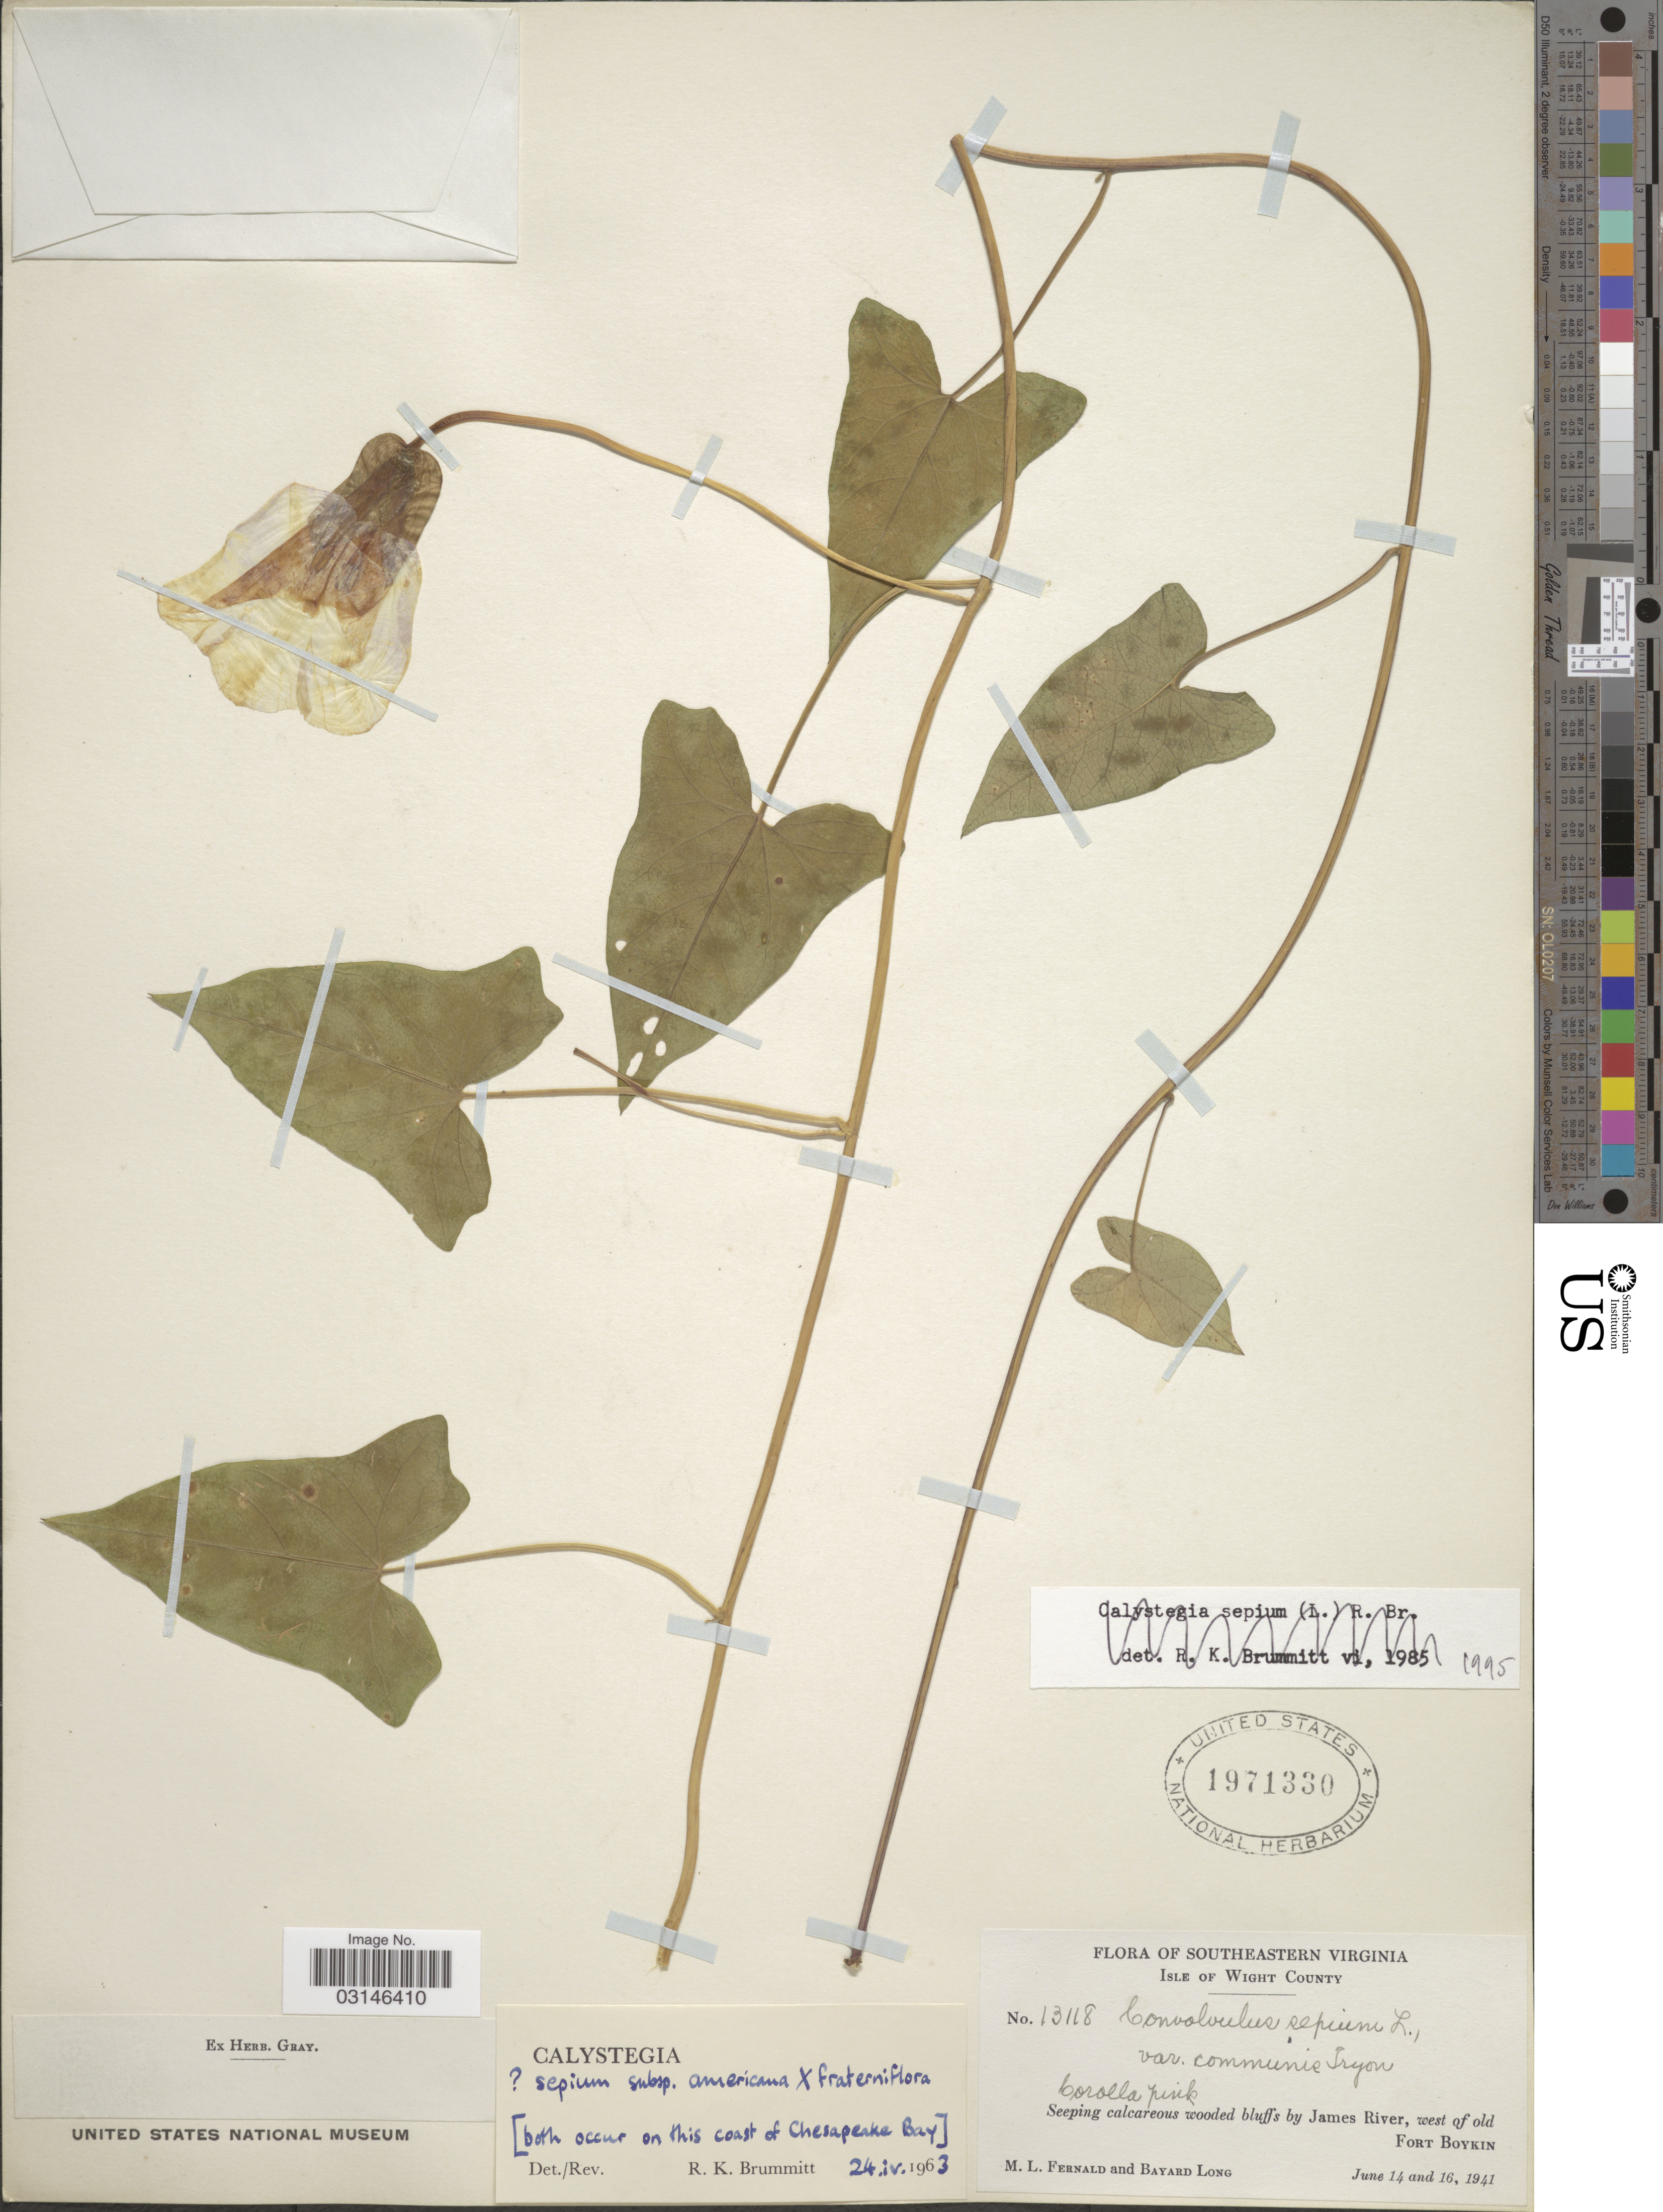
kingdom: Plantae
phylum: Tracheophyta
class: Magnoliopsida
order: Solanales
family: Convolvulaceae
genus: Calystegia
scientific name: Calystegia sepium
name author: (L.) R. Br.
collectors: M. L. Fernald & B. Long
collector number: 13118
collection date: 1941-06-14/1941-06-16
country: United States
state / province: Virginia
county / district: Isle of Wight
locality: Southeastern Virginia, Isle of Wight County, Seeping calcareous wooded bluff's by James River, west of old Fort Boykin.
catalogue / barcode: US 1971330